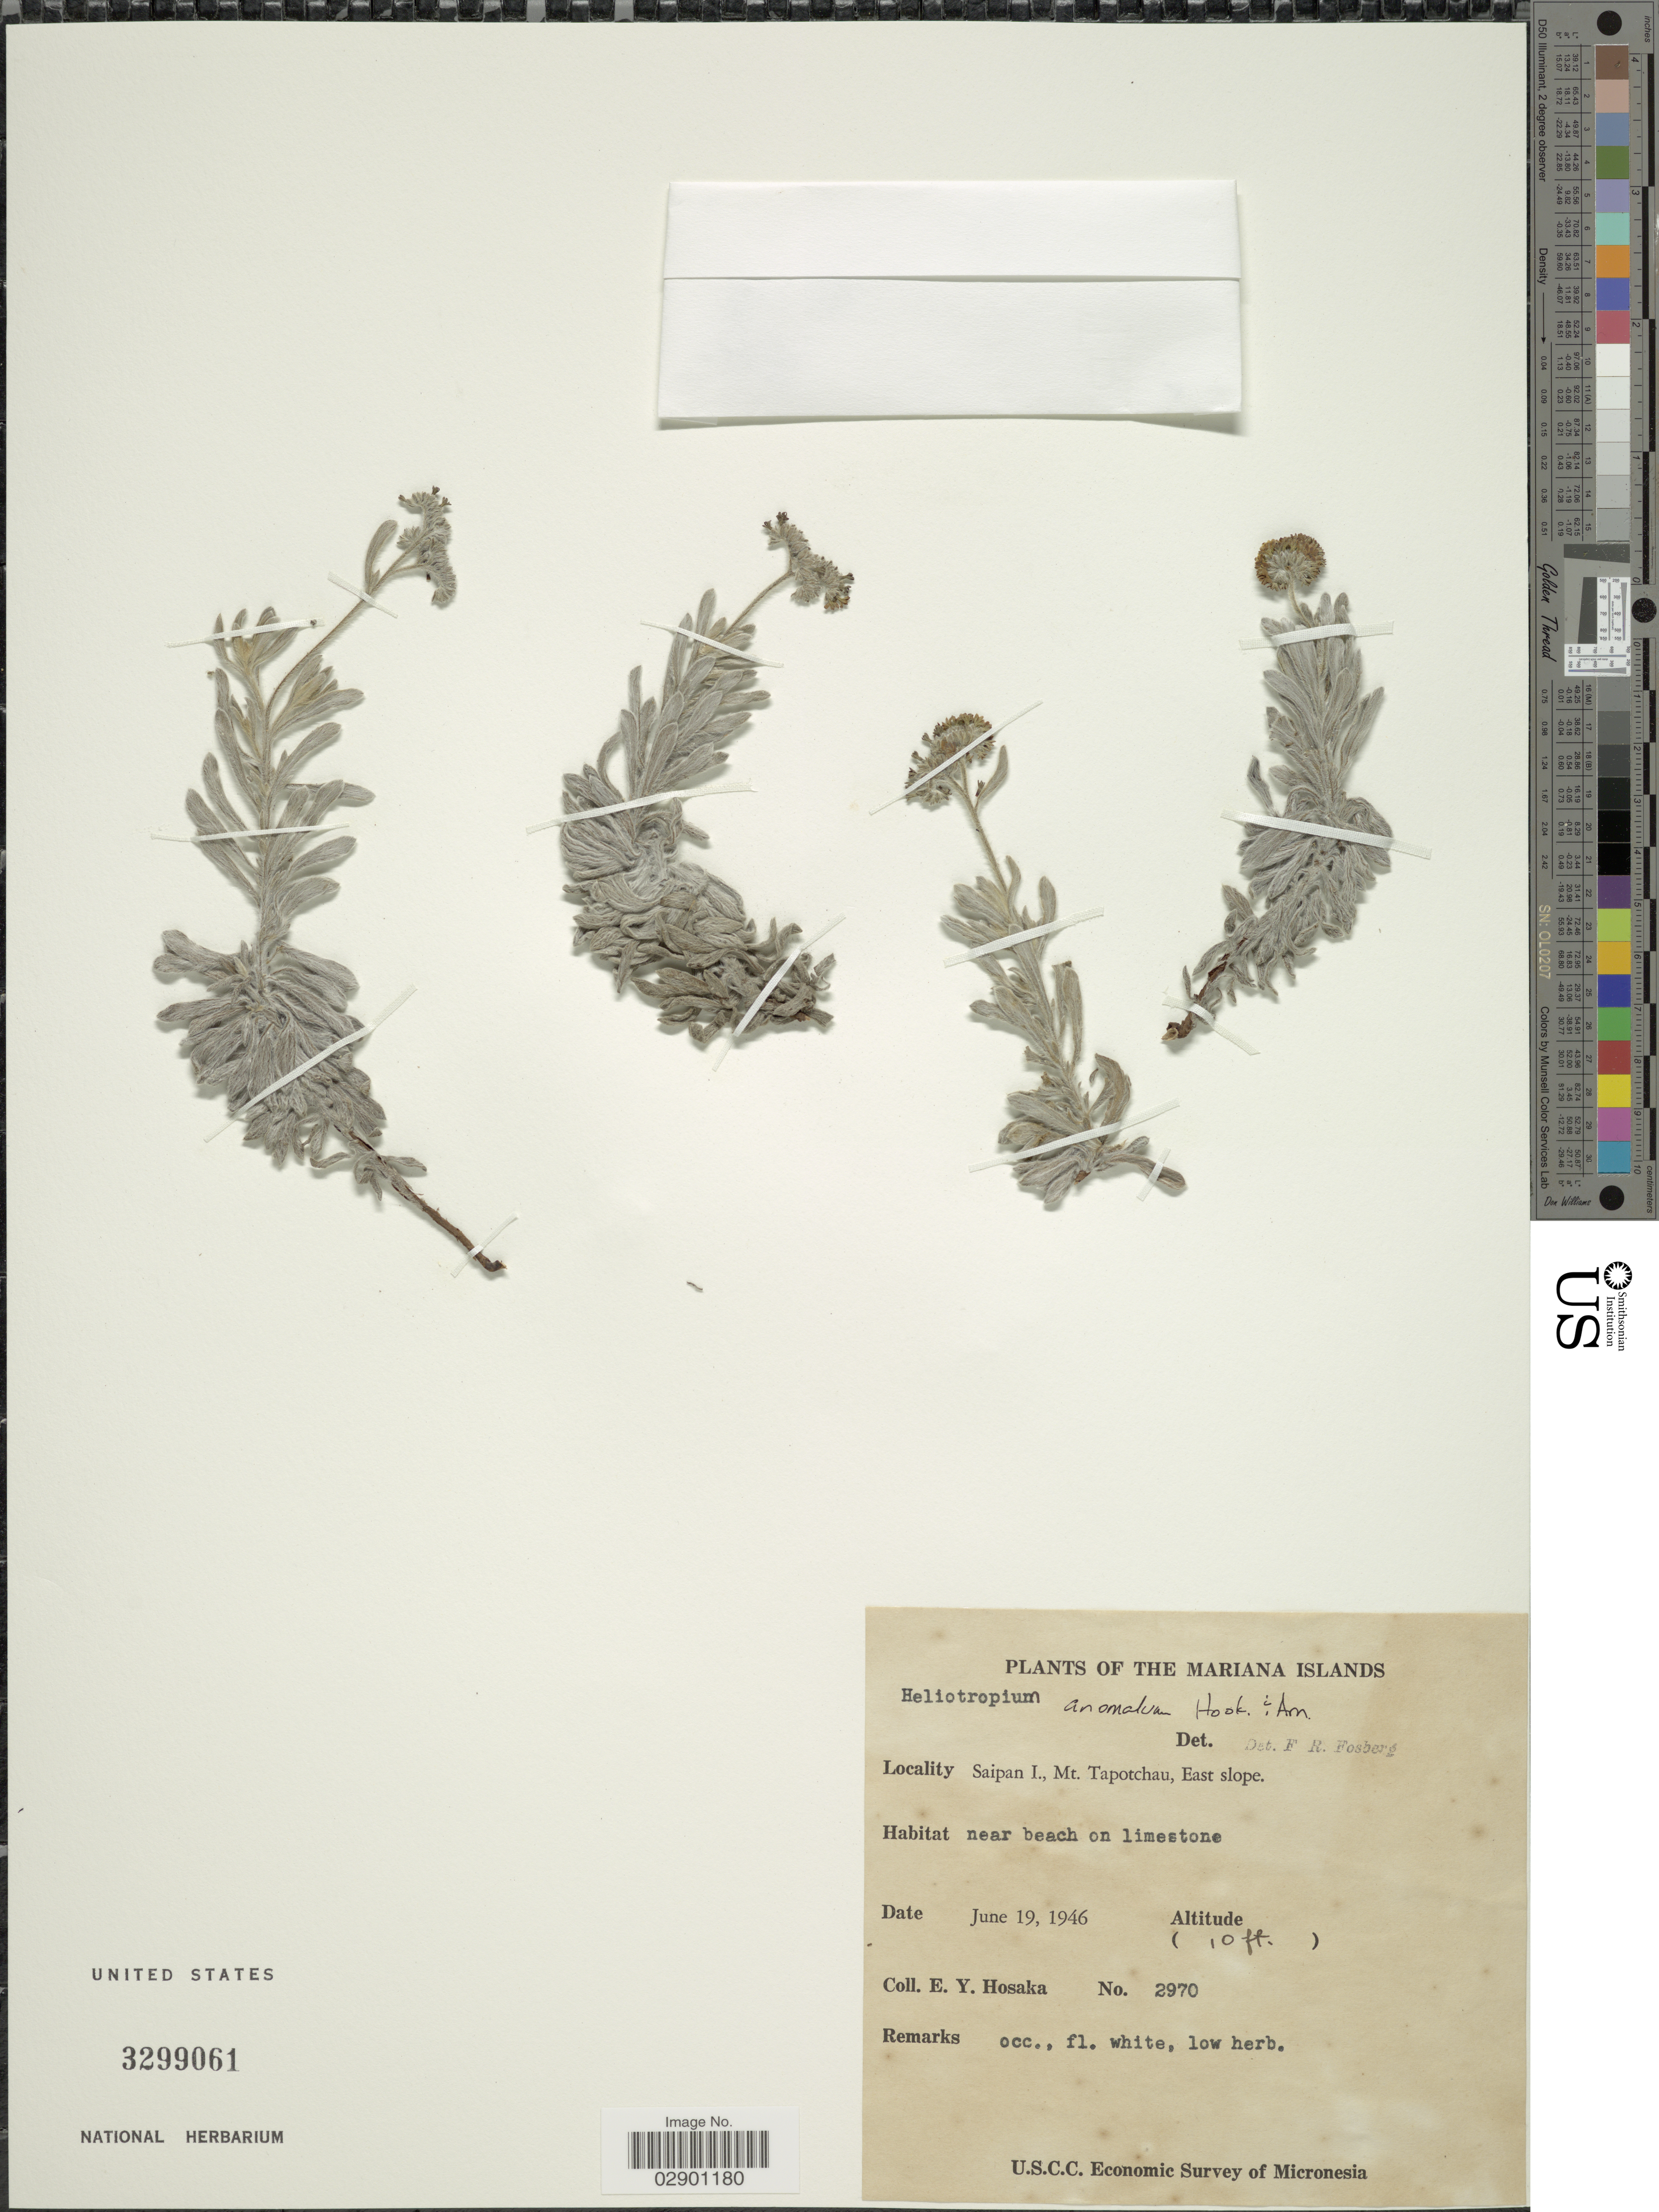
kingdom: Plantae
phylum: Tracheophyta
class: Magnoliopsida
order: Boraginales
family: Heliotropiaceae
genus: Heliotropium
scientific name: Heliotropium anomalum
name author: Hook. & Arn.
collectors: E. Y. Hosaka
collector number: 2970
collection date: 1946-06-19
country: Northern Mariana Islands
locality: Mariana Islands. Saipan I., Mt. Tapotchau, East slope, near beach on limestone.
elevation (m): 3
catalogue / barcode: US 3299061